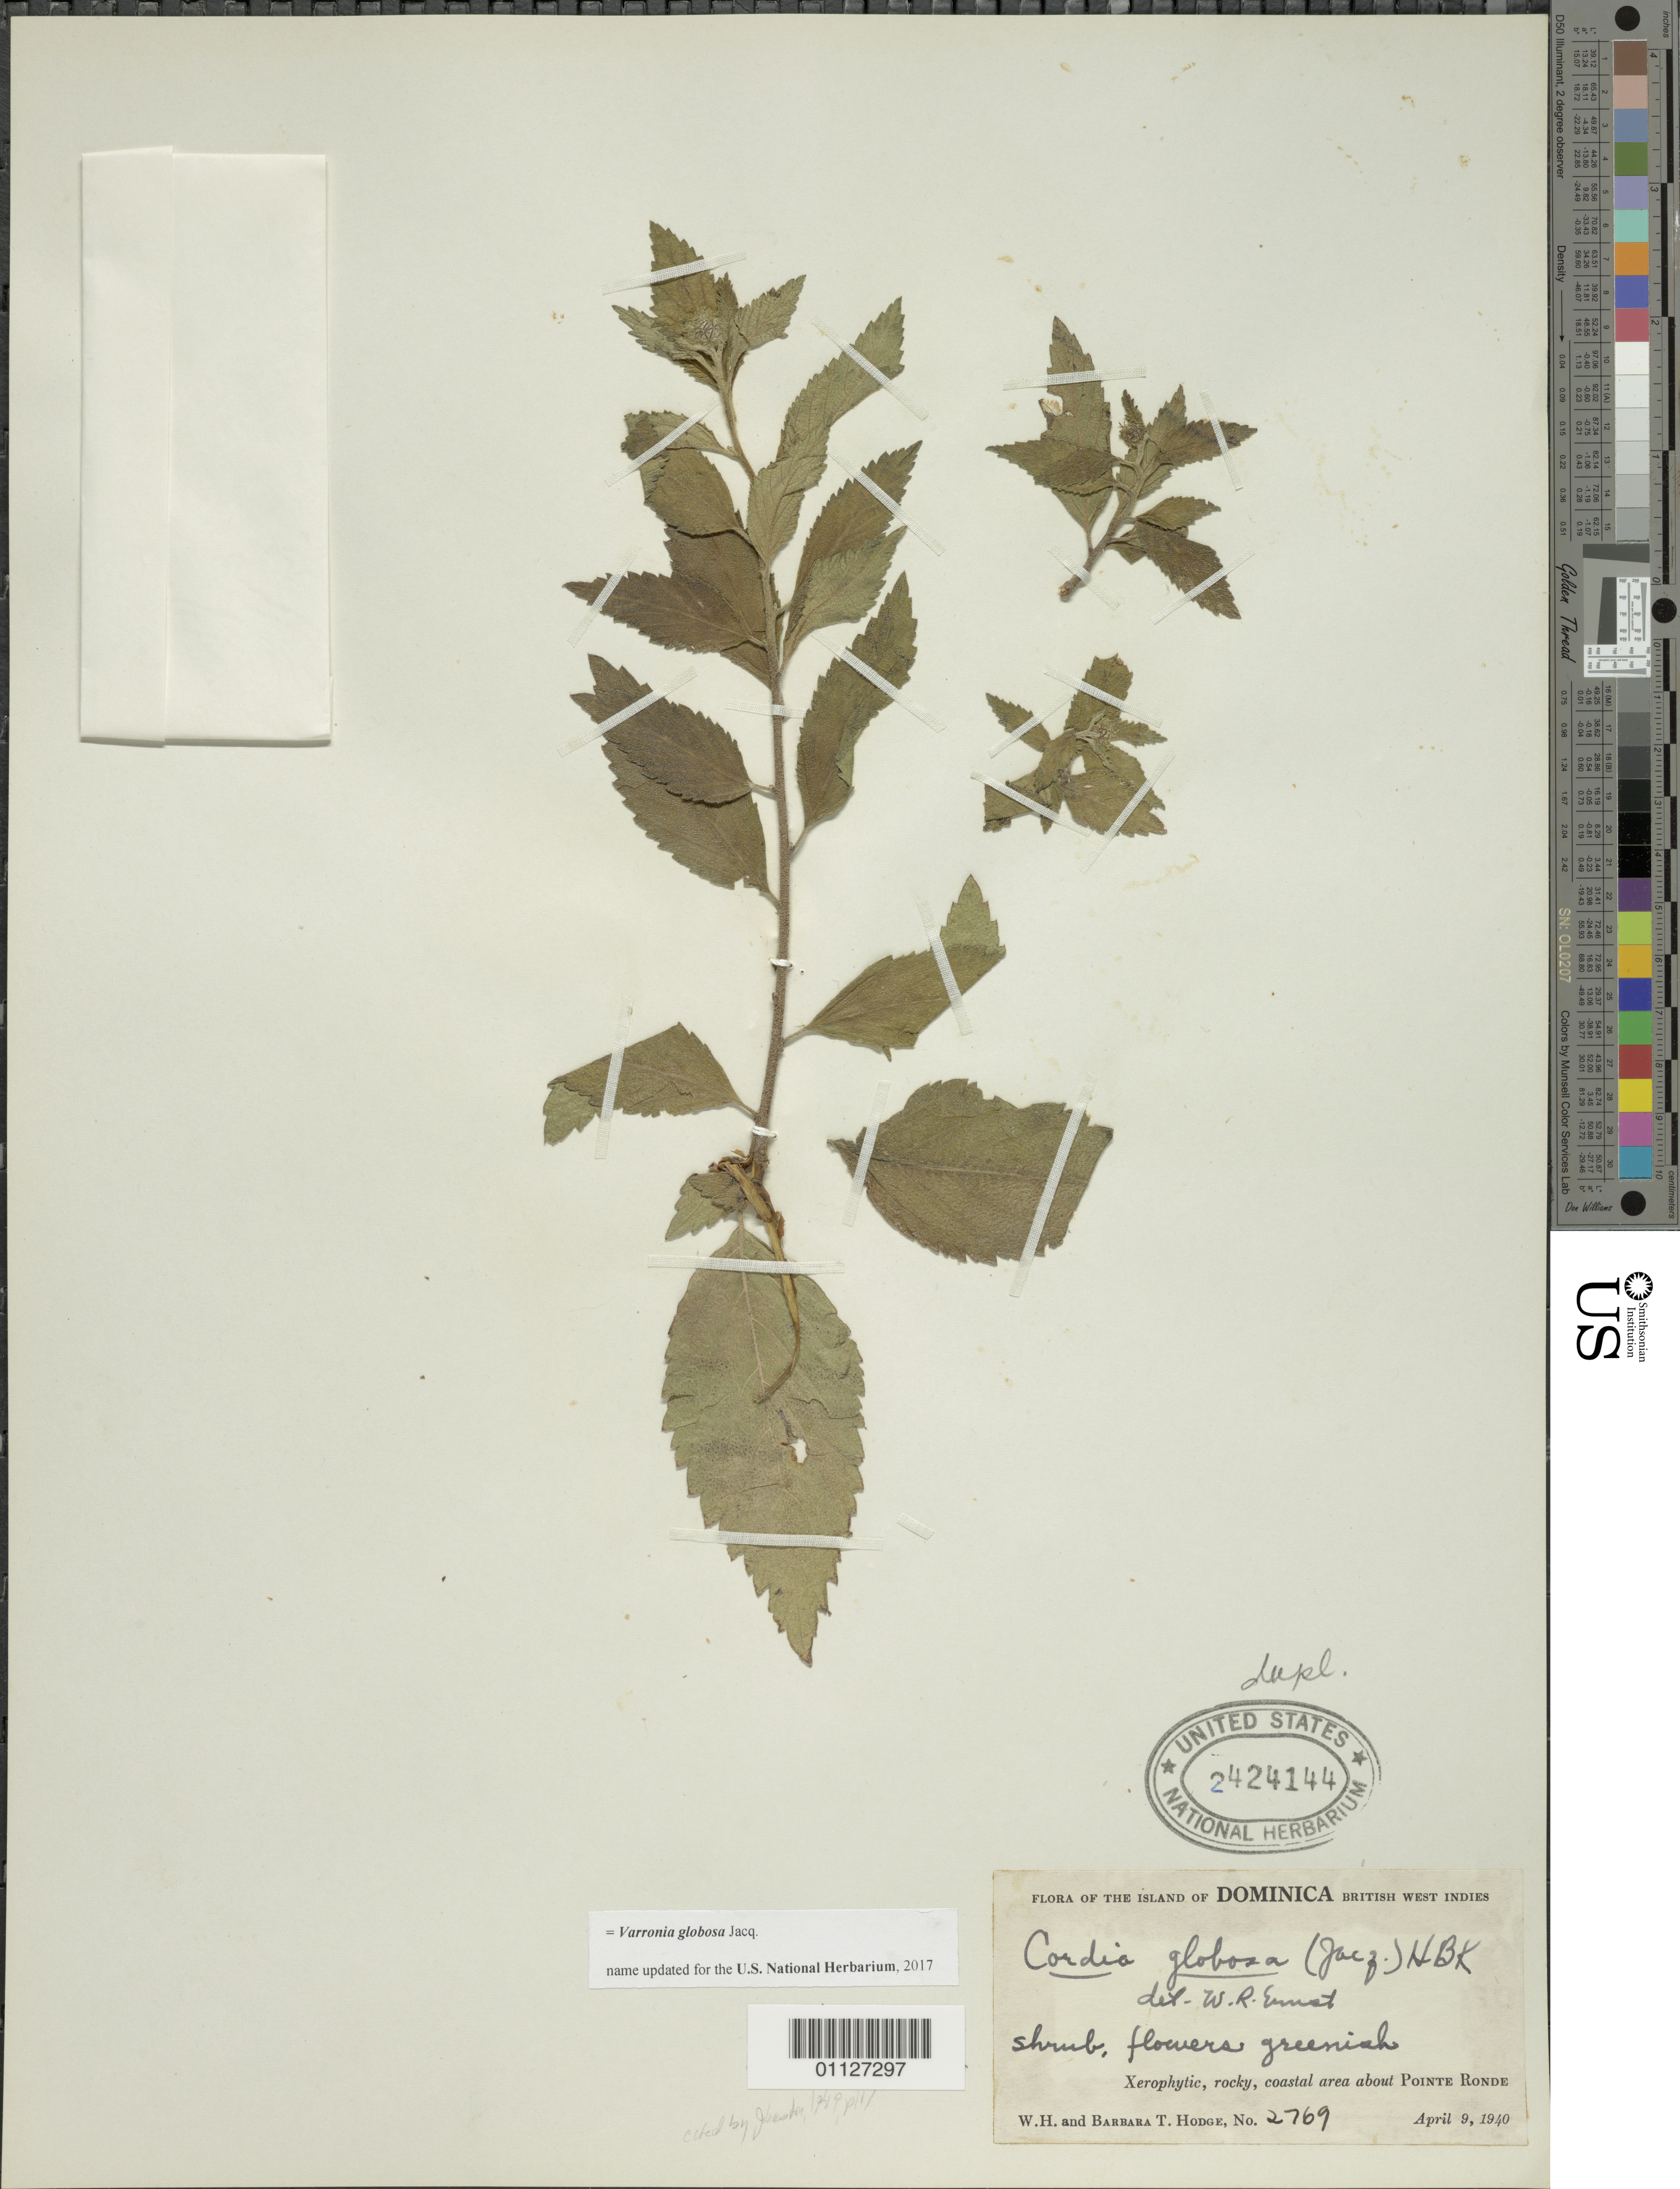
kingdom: Plantae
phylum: Tracheophyta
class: Magnoliopsida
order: Boraginales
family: Cordiaceae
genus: Varronia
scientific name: Varronia globosa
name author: Jacq.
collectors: W. Hodge & B. Hodge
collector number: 2769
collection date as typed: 09 Apr 1940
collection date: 1940-04-09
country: Dominica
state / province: St. John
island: Dominica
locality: Pointe Ronde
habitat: Xerophytic, rocky, coastal area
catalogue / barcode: US 2424144